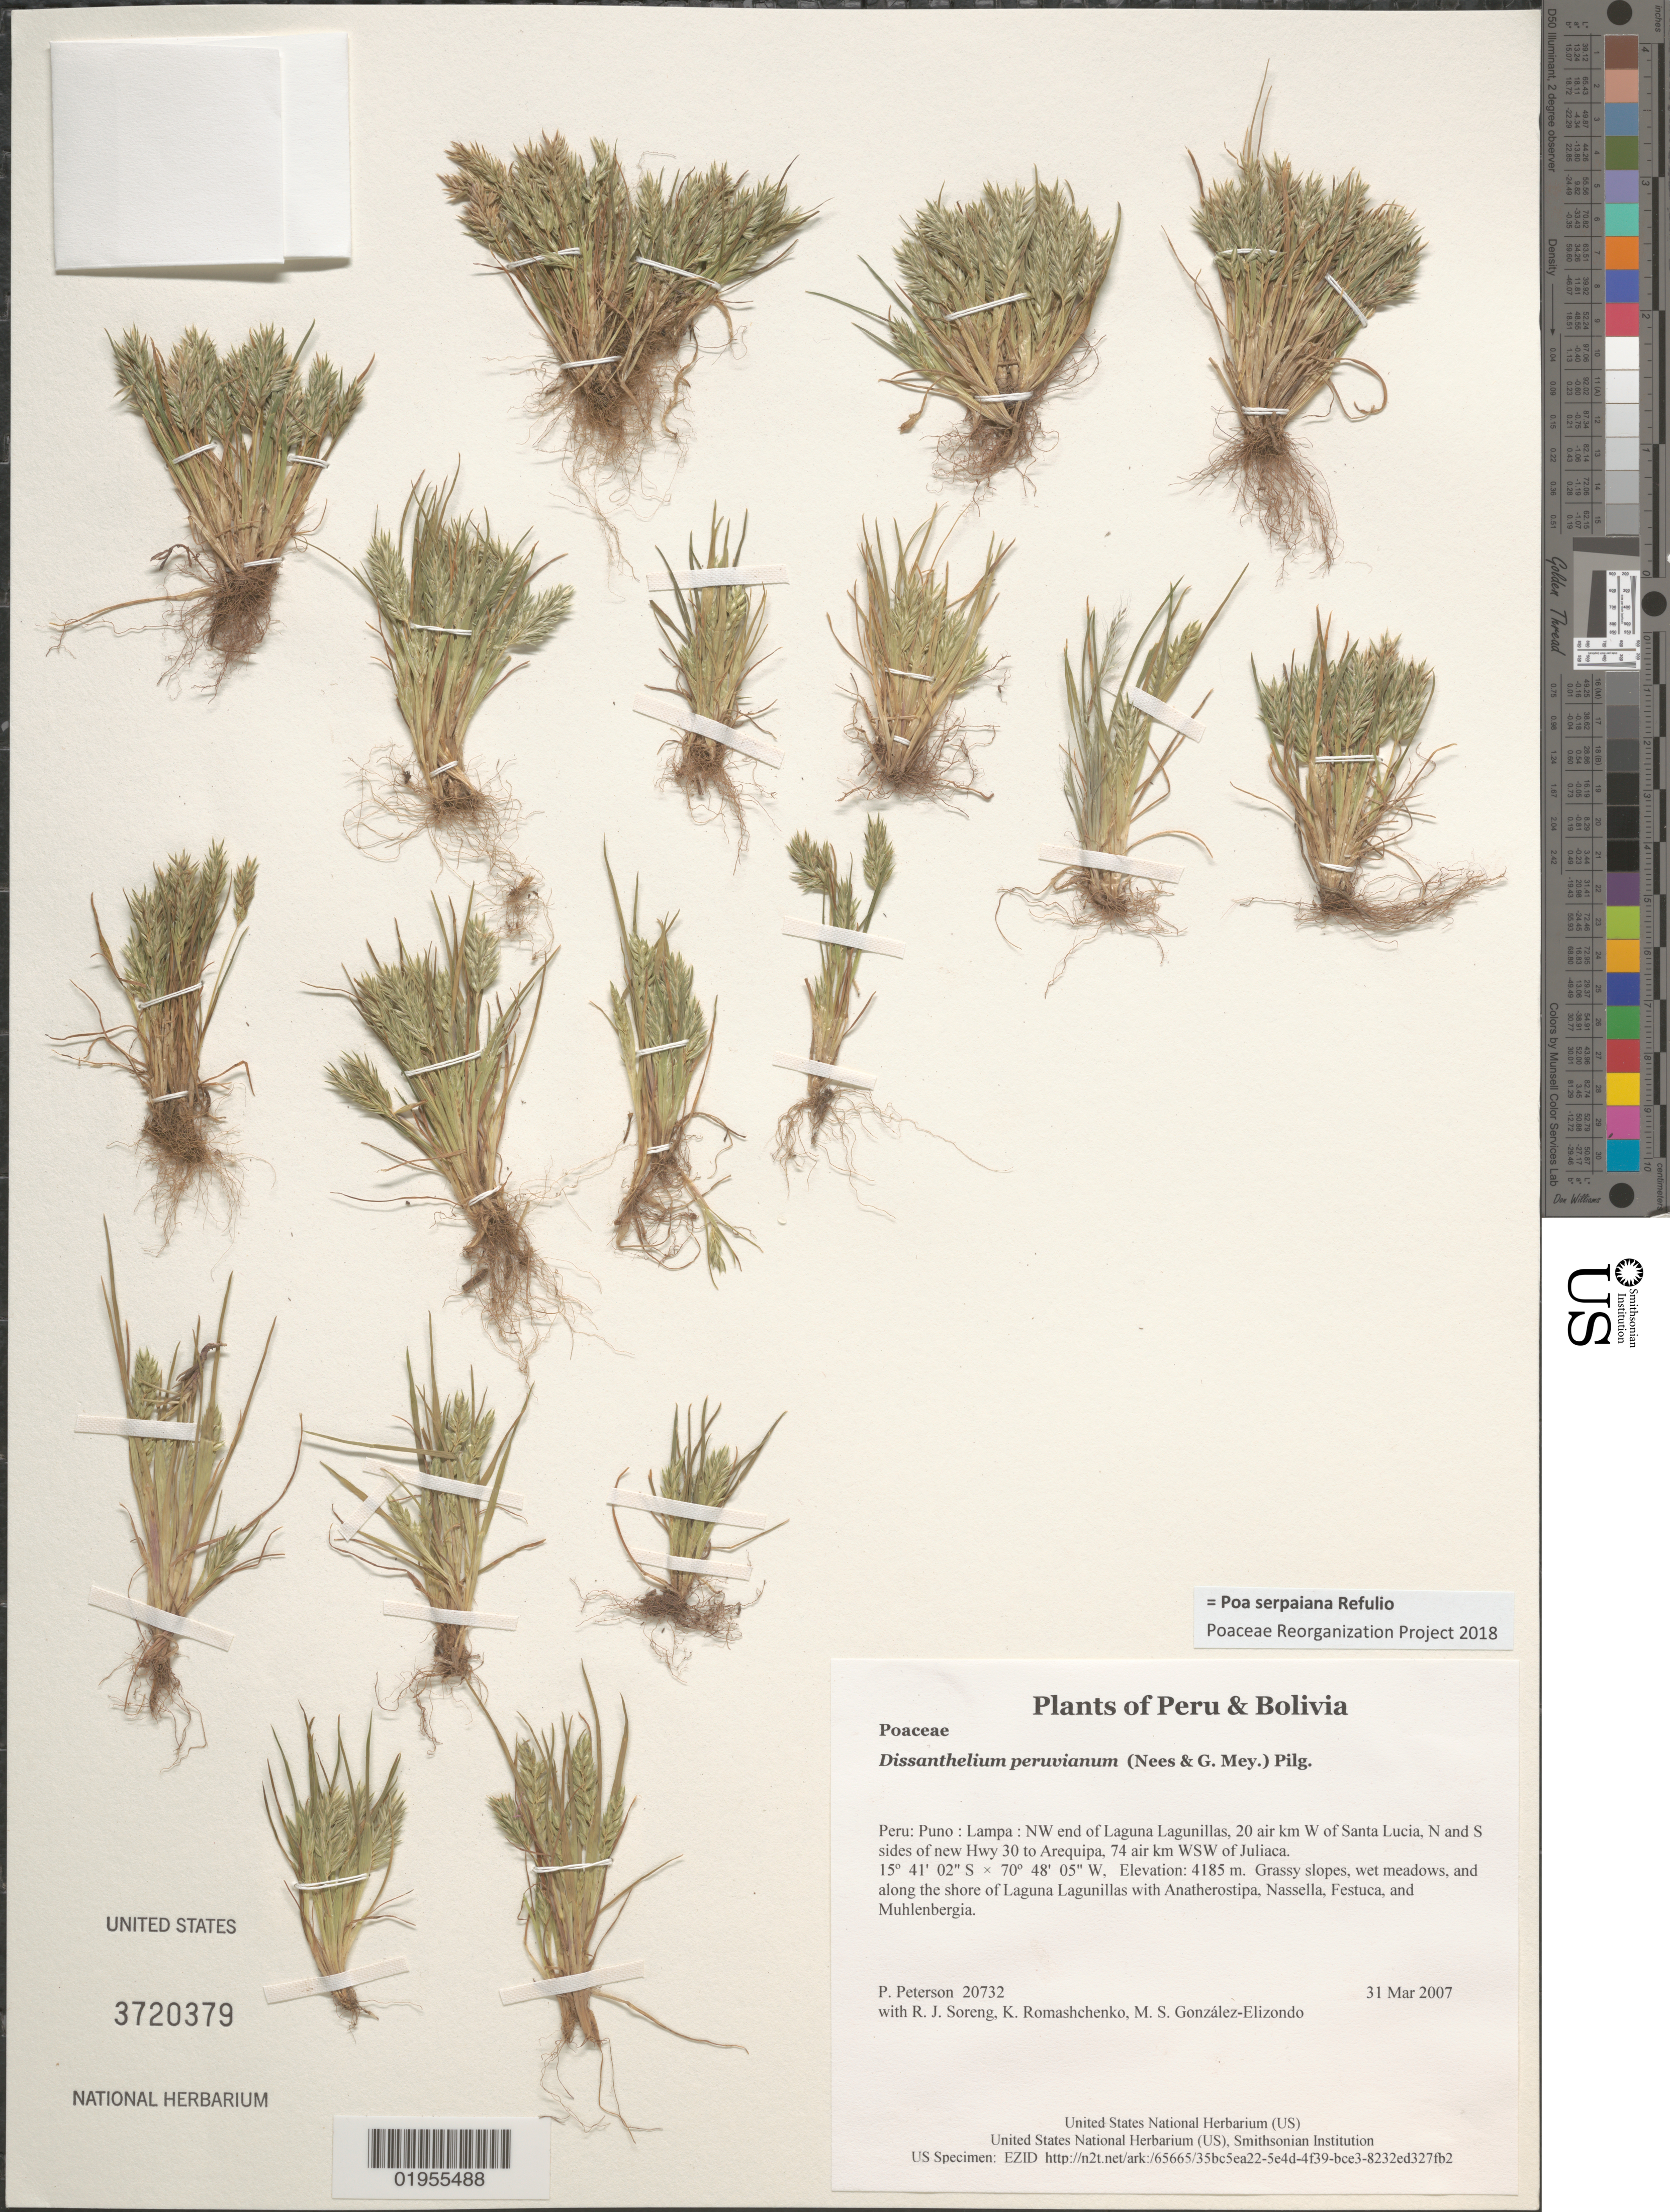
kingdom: Plantae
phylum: Tracheophyta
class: Liliopsida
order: Poales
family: Poaceae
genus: Poa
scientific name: Poa serpaiana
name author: Refulio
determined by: Poaceae Reorganization Project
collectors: P. M. Peterson, R. J. Soreng, K. Romashchenko & M. S. González-Elizondo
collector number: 20732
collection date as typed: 31 Mar 2007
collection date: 2007-03-31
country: Peru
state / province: Puno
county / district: Lampa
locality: NW end of Laguna Lagunillas, 20 air km W of Santa Lucia, N and S sides of new Hwy 30 to Arequipa, 74 air km WSW of Juliaca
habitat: Grassy slopes, wet meadows, and along the shore of Laguna Lagunillas with Anatherostipa, Nassella, Festuca, and Muhlenbergia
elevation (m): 4185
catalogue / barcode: US 3720379